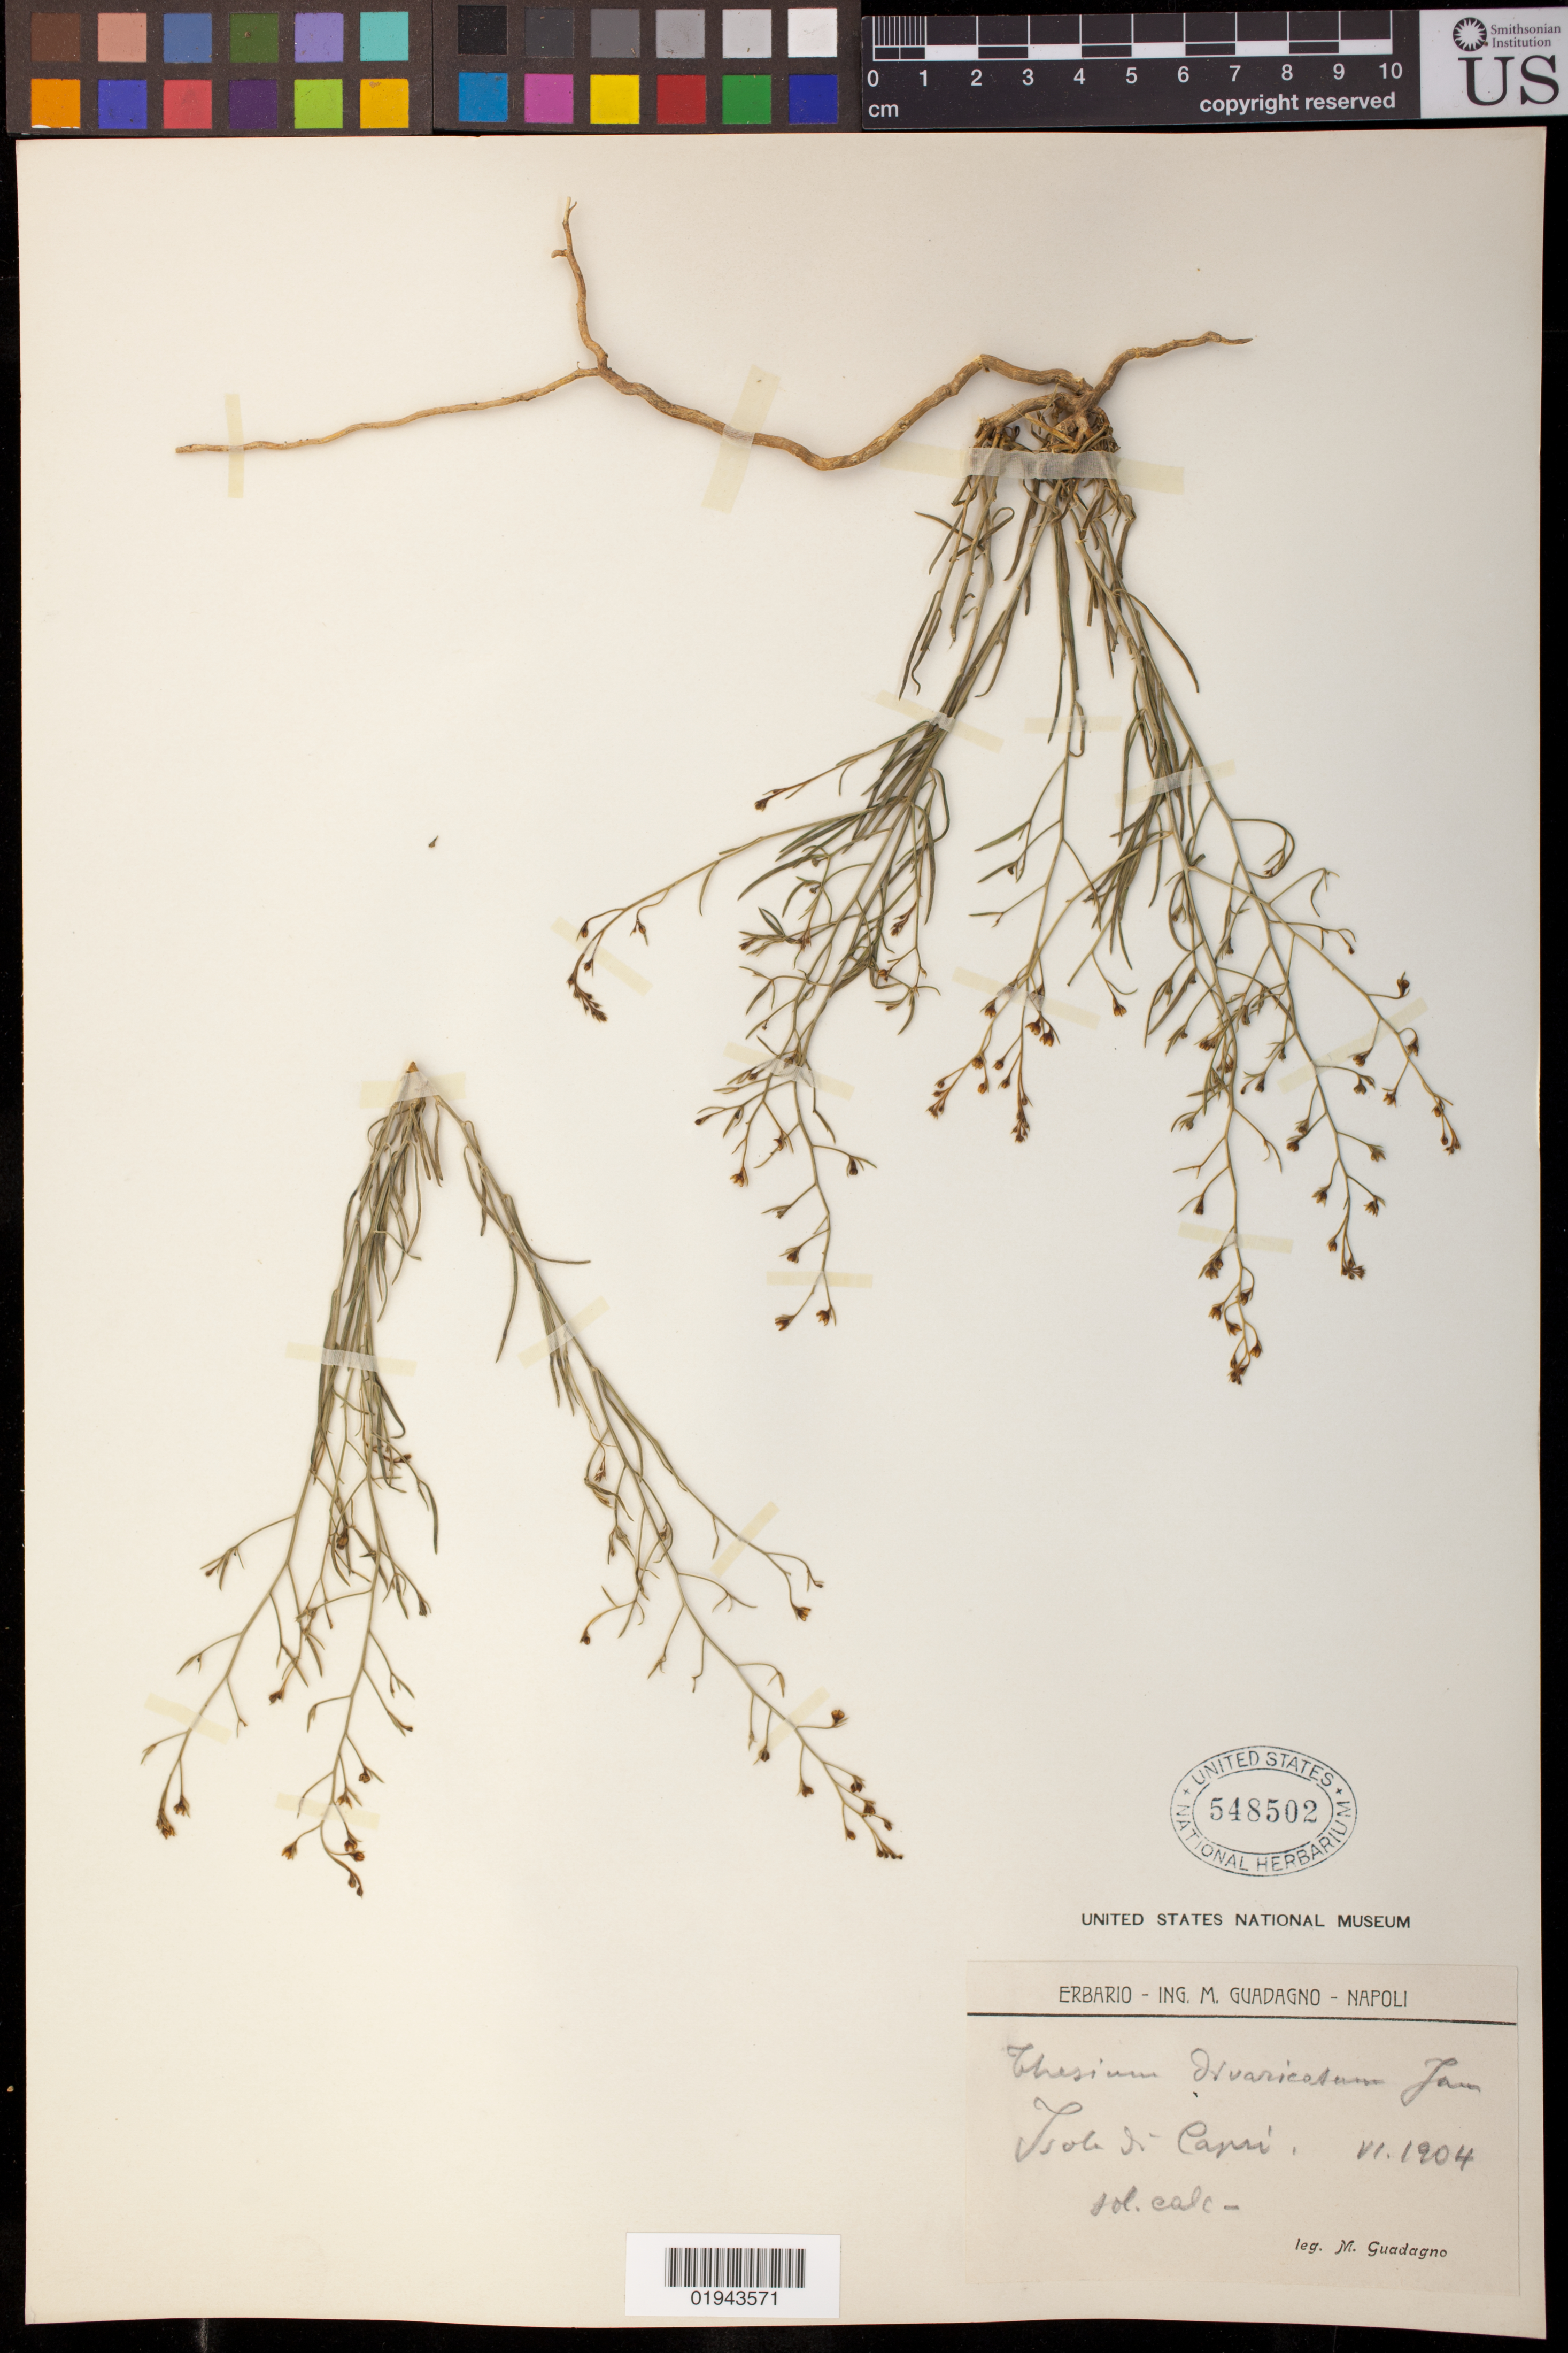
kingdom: Plantae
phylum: Tracheophyta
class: Magnoliopsida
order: Santalales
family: Thesiaceae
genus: Thesium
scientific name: Thesium divaricatum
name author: Jan ex Mert. & W.D.J. Koch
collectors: M. Guadagno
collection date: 1904-06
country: Italy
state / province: Campania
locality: Isola di Capri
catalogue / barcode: US 548502